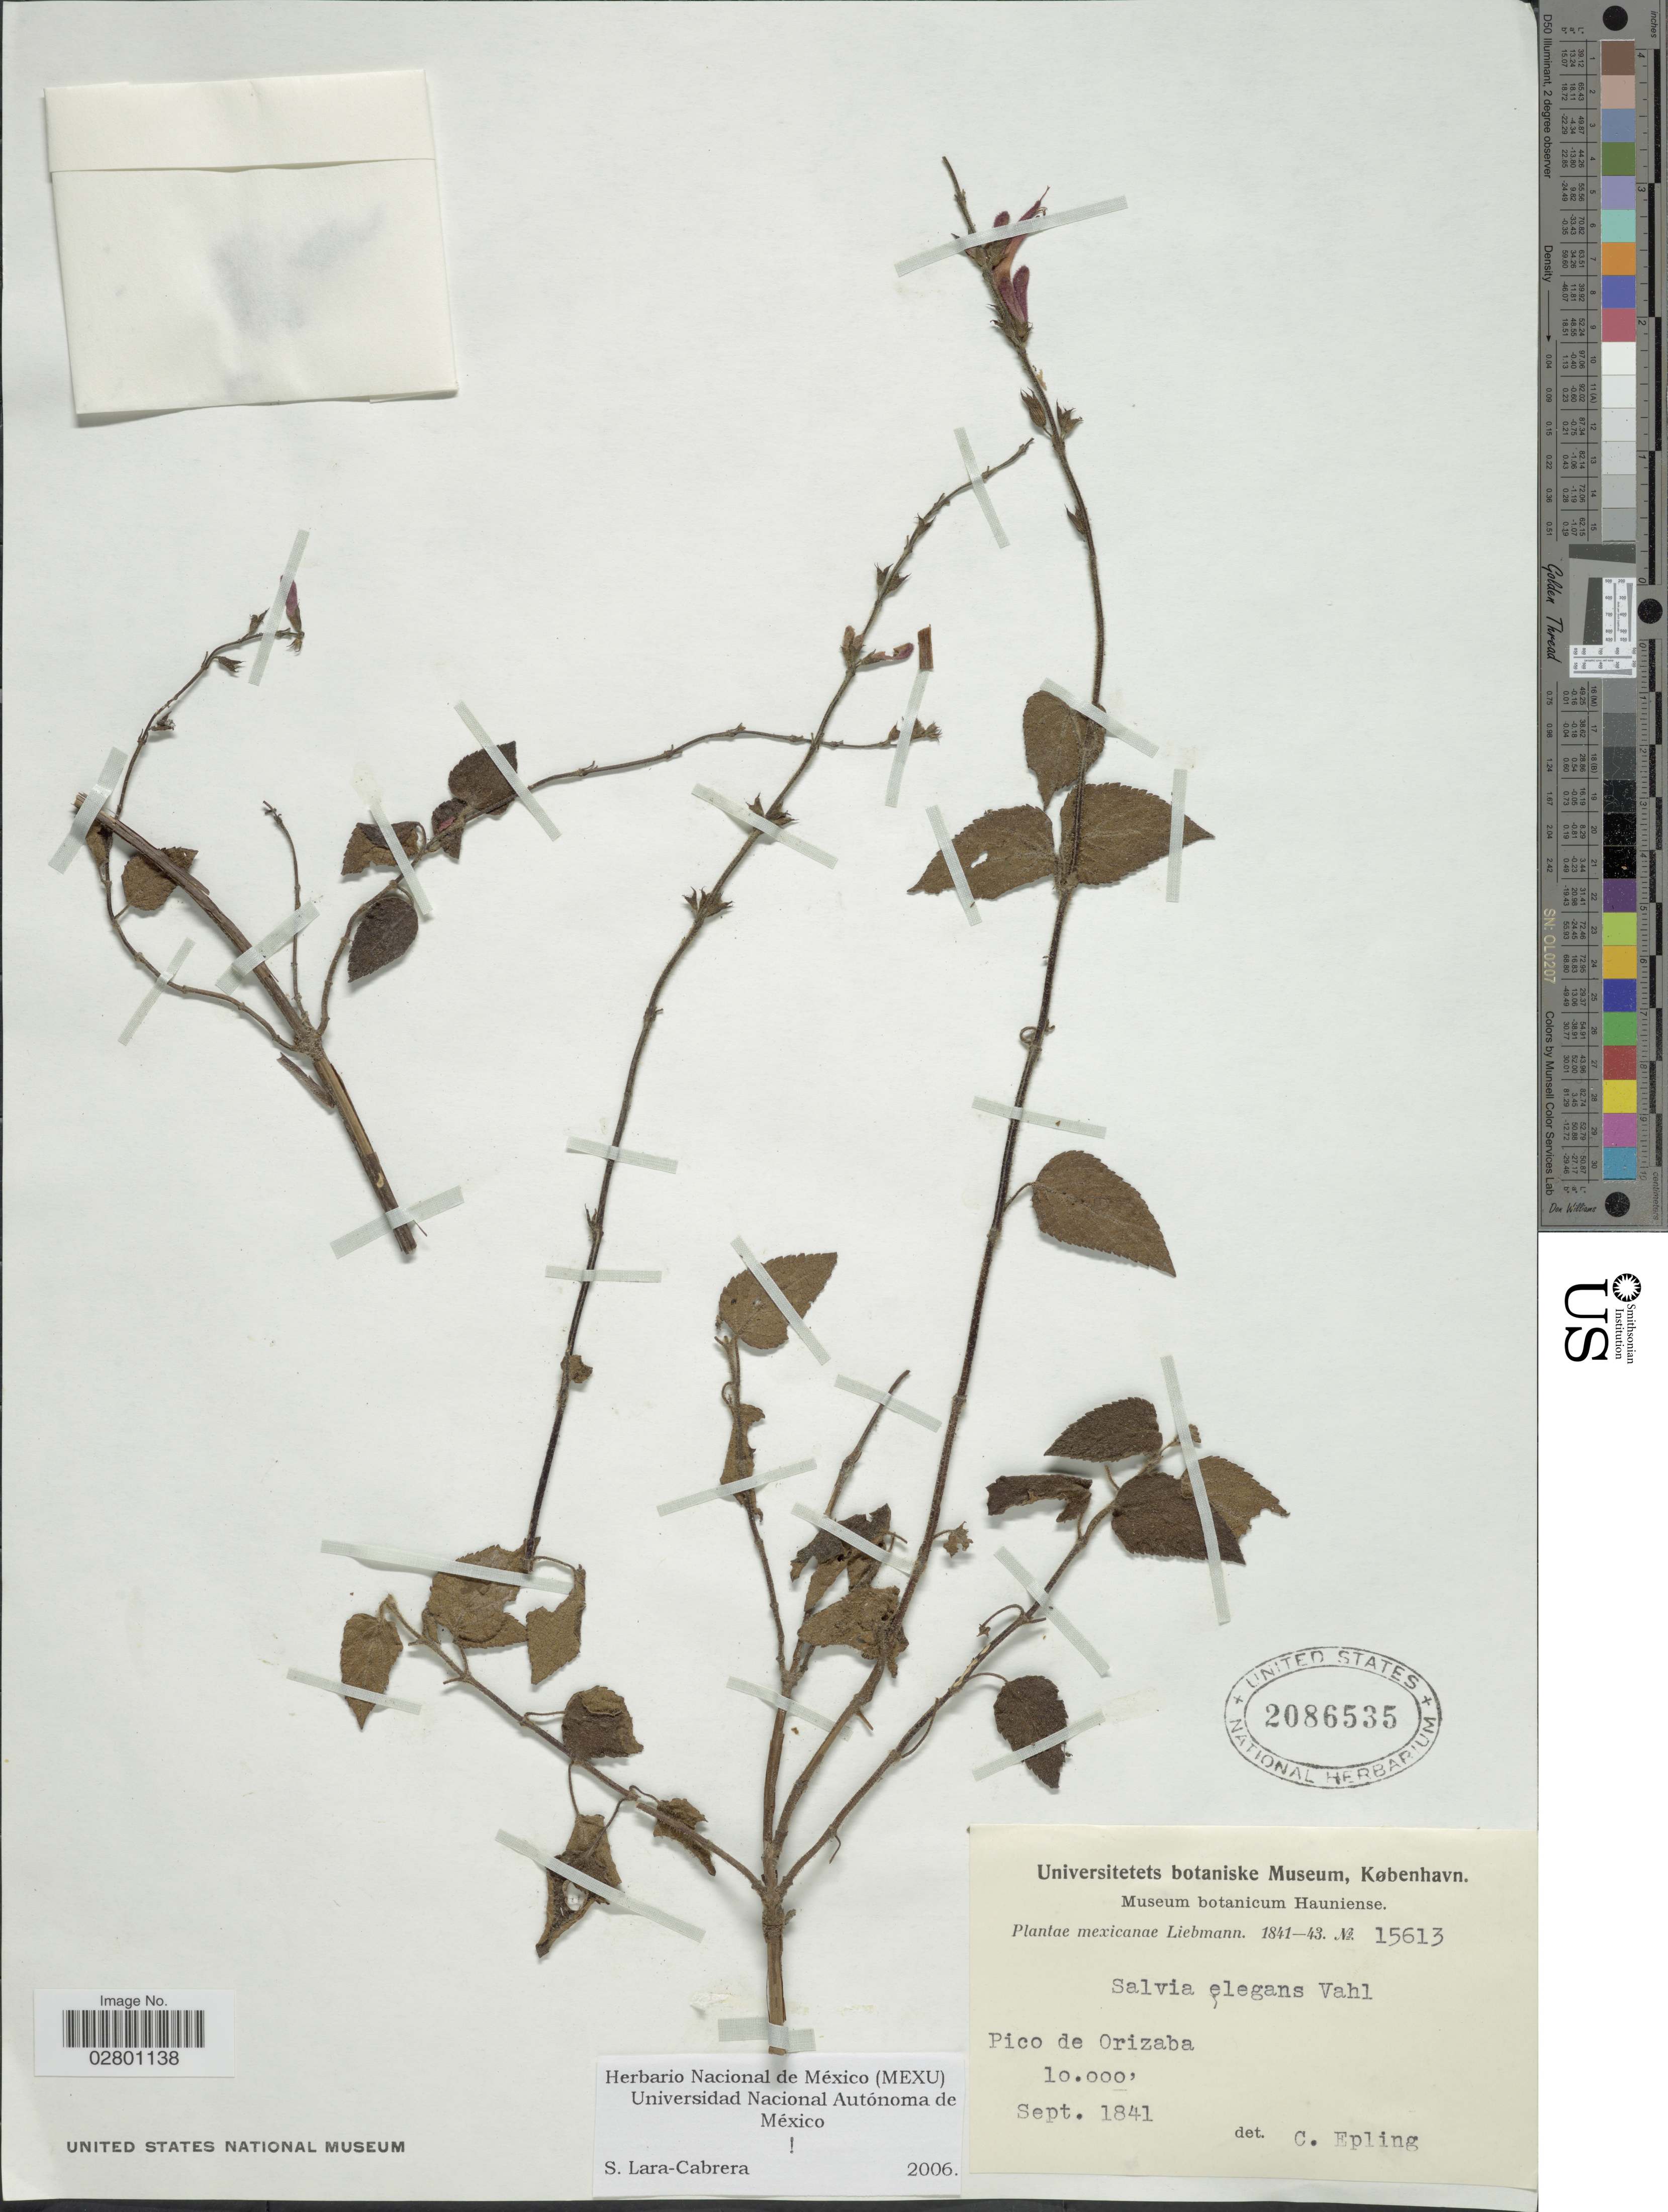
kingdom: Plantae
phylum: Tracheophyta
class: Magnoliopsida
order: Lamiales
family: Lamiaceae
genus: Salvia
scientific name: Salvia elegans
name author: Vahl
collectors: Liebmann, --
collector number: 15613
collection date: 1841-09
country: Mexico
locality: Pico de Orizaba.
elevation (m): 3048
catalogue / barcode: US 2086535